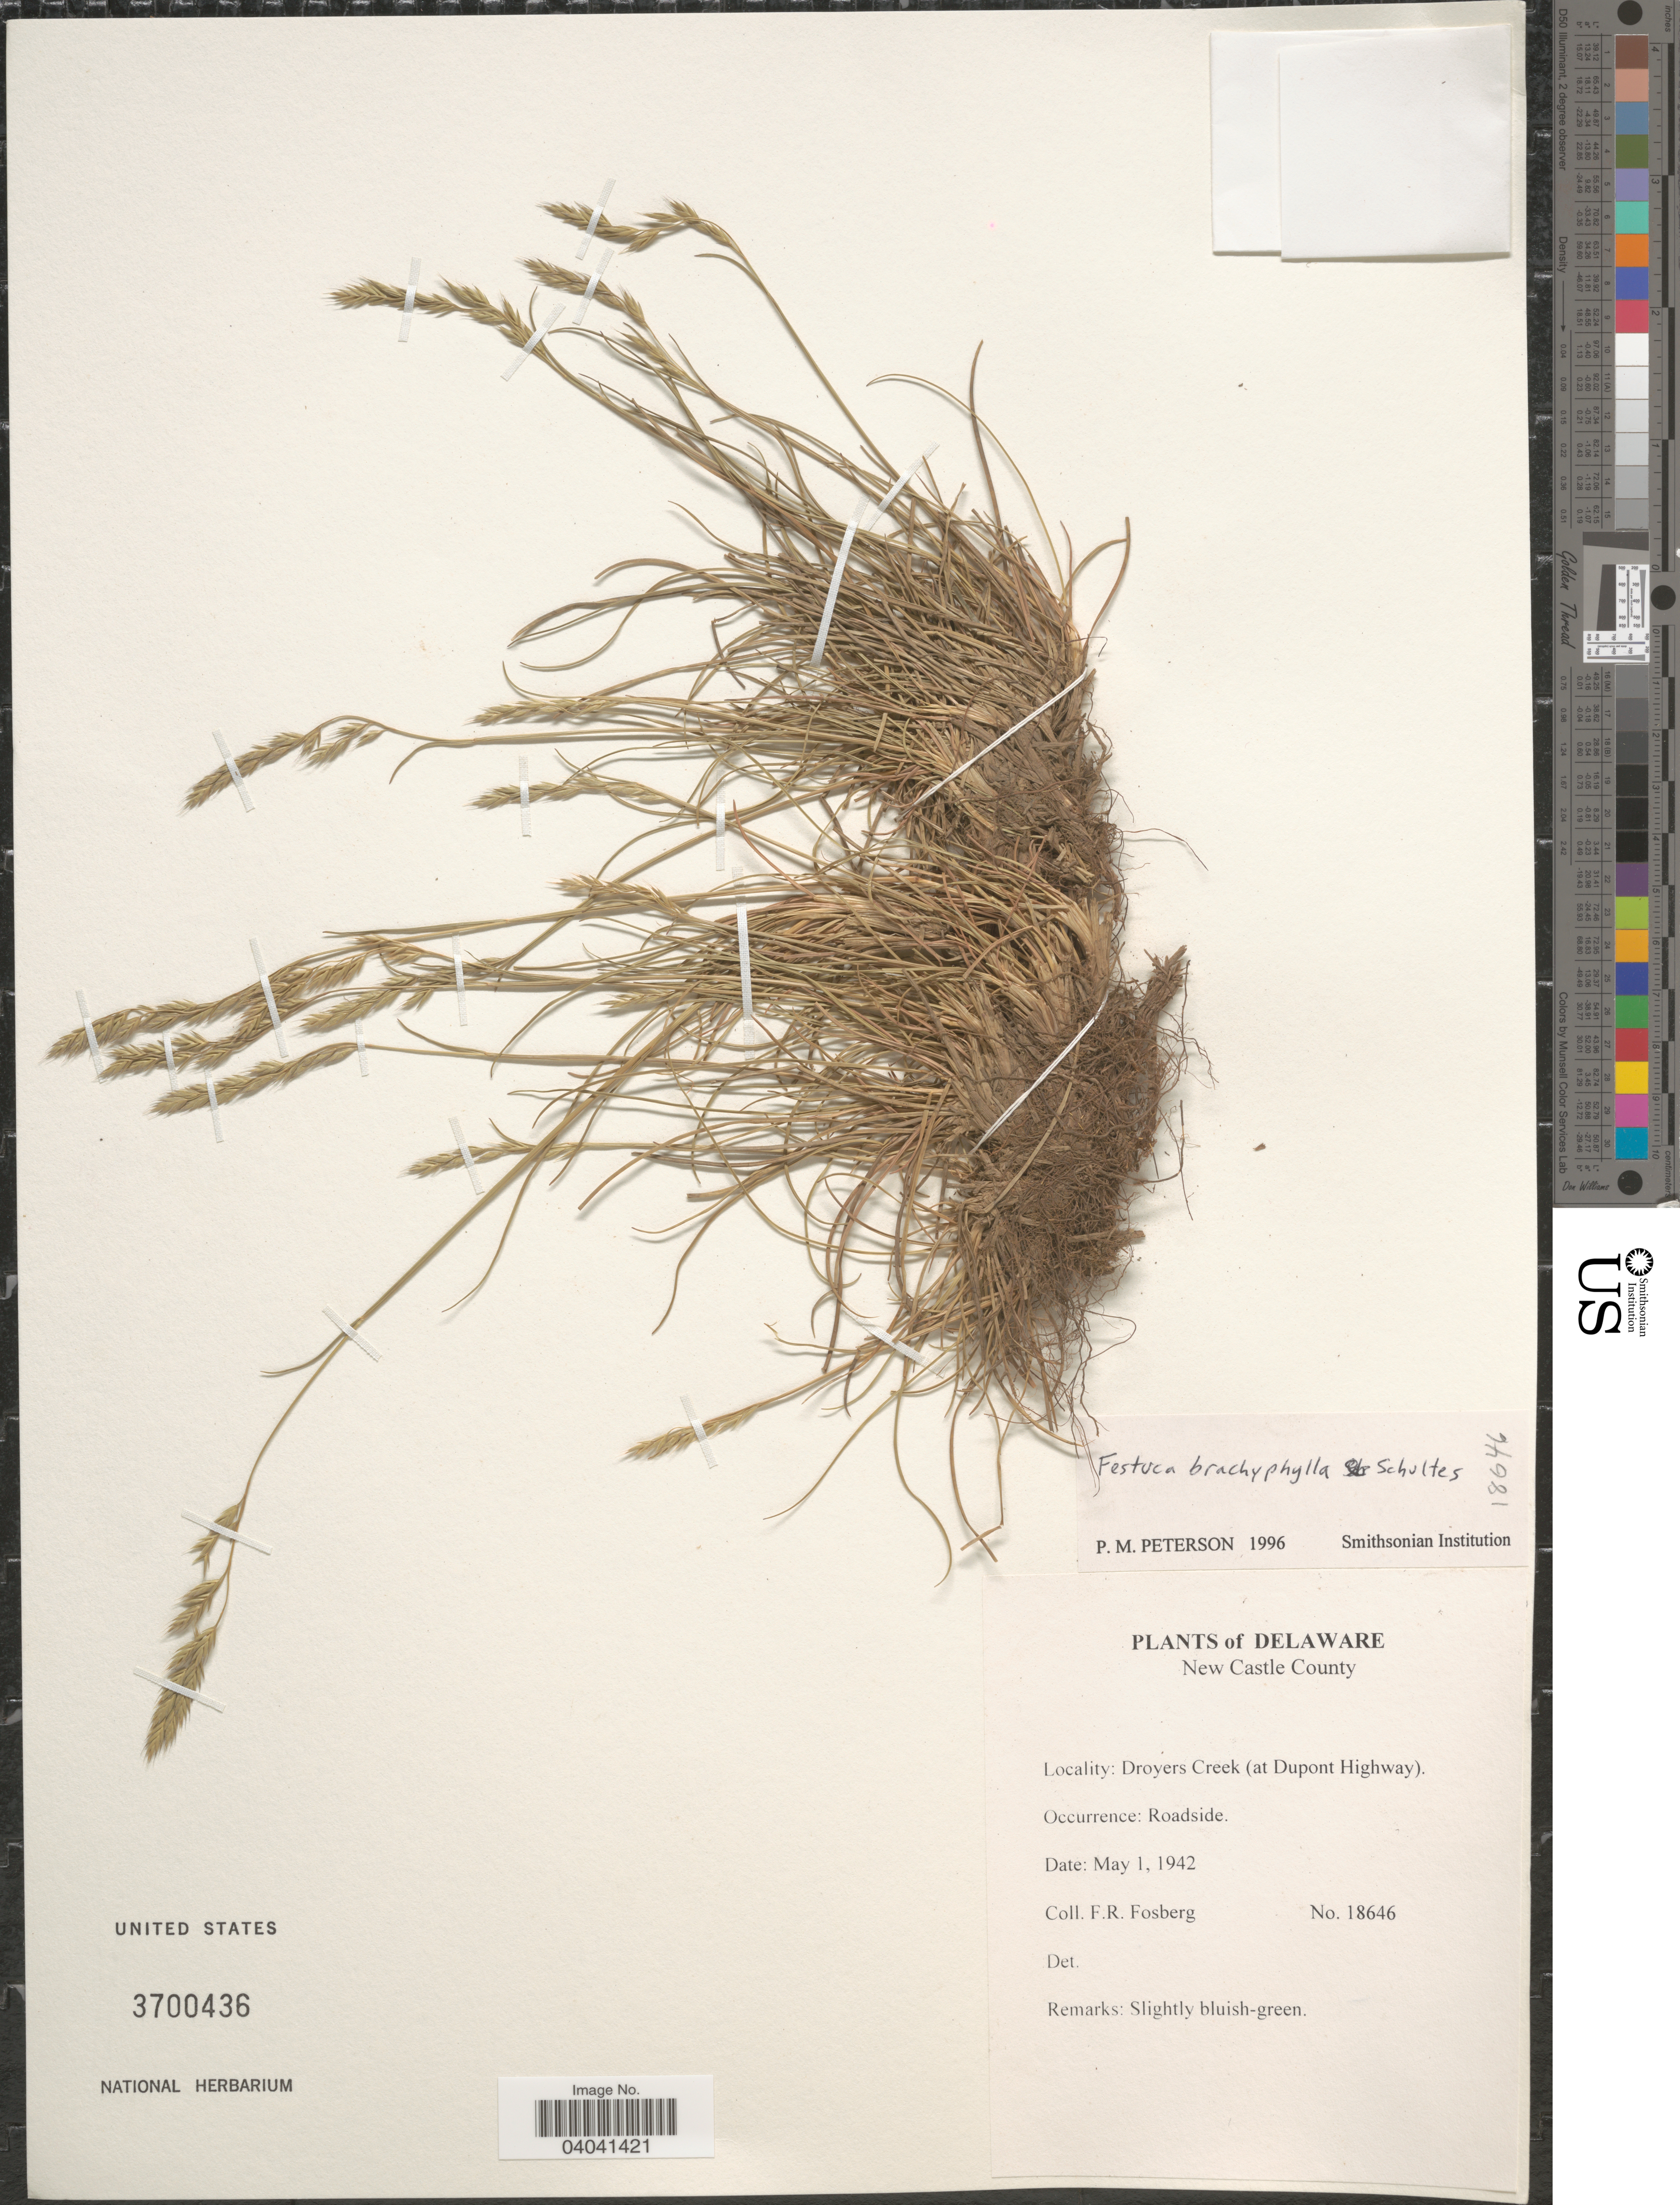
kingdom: Plantae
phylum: Tracheophyta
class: Liliopsida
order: Poales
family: Poaceae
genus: Festuca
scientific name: Festuca brachyphylla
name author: Schult. & Schult. f.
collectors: F. R. Fosberg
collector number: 18646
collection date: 1942-05-01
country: United States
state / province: Delaware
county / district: New Castle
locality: New Castle County. Droyers Creek (at Dupont Highway).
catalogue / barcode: US 3700436